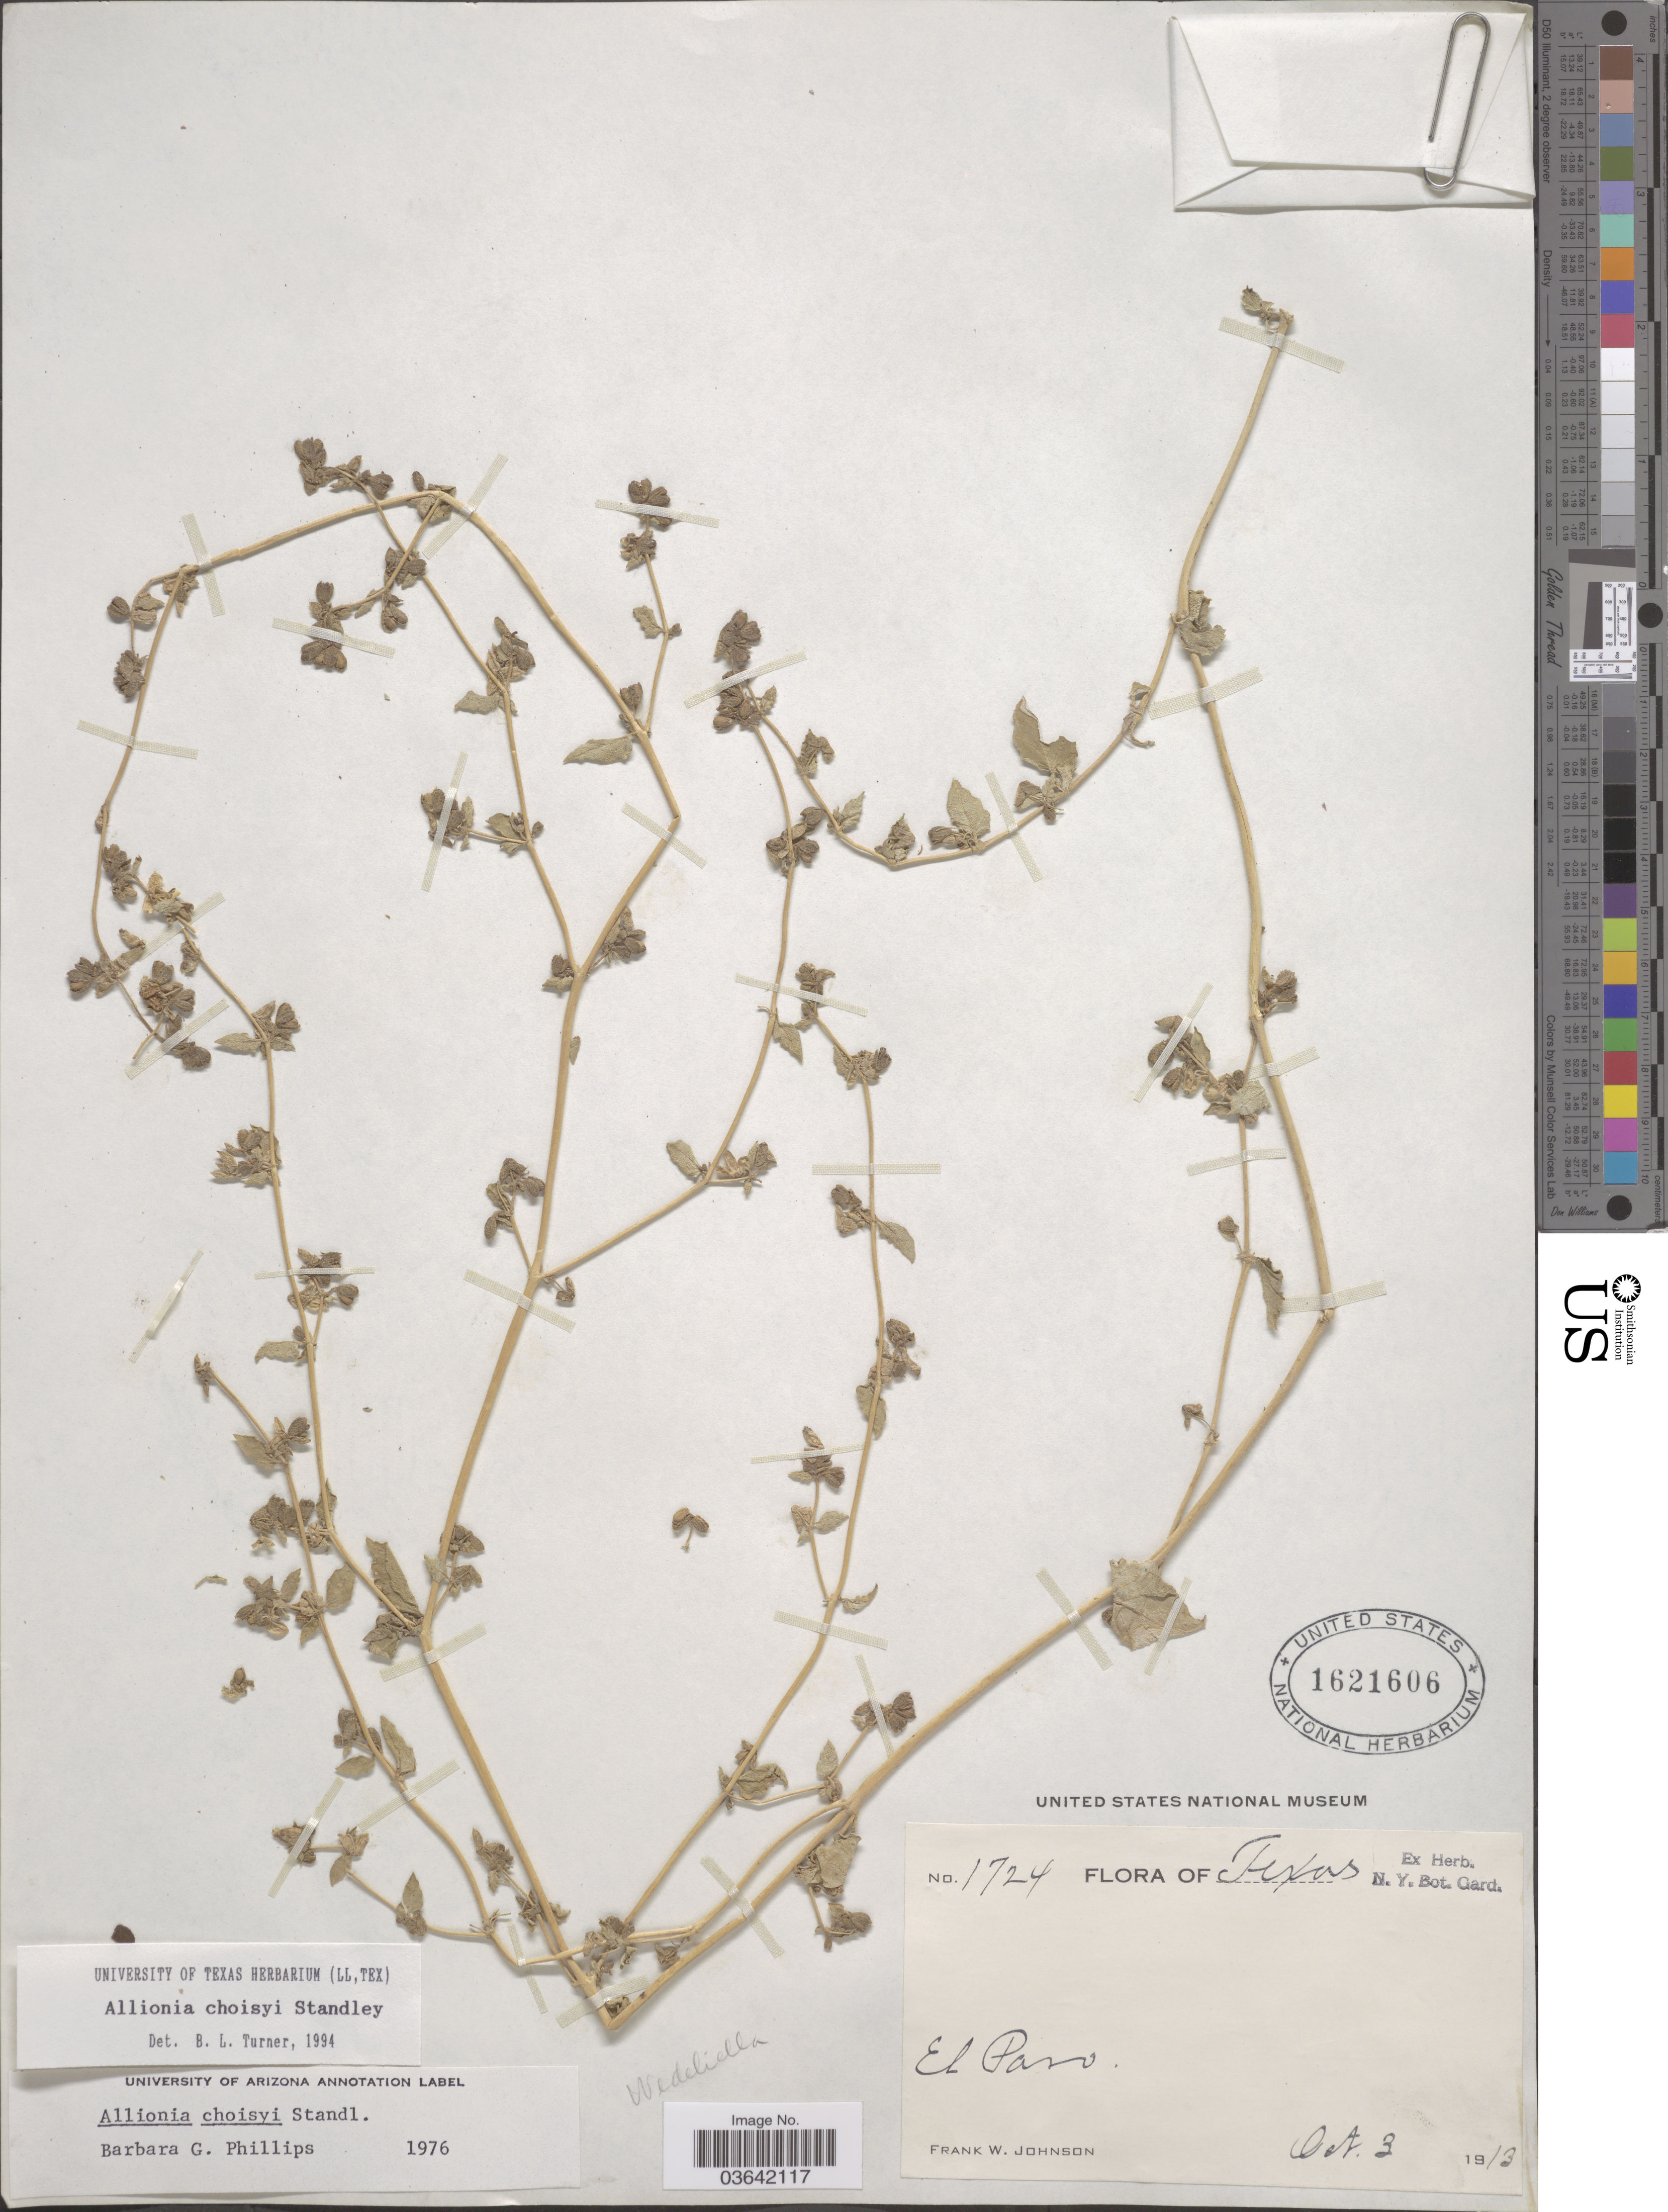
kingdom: Plantae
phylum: Tracheophyta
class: Magnoliopsida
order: Caryophyllales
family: Nyctaginaceae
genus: Allionia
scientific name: Allionia choisyi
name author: Standl.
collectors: F. W. Johnson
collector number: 1724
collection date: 1913-10-03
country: United States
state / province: Texas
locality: El Paso.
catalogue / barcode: US 1621606